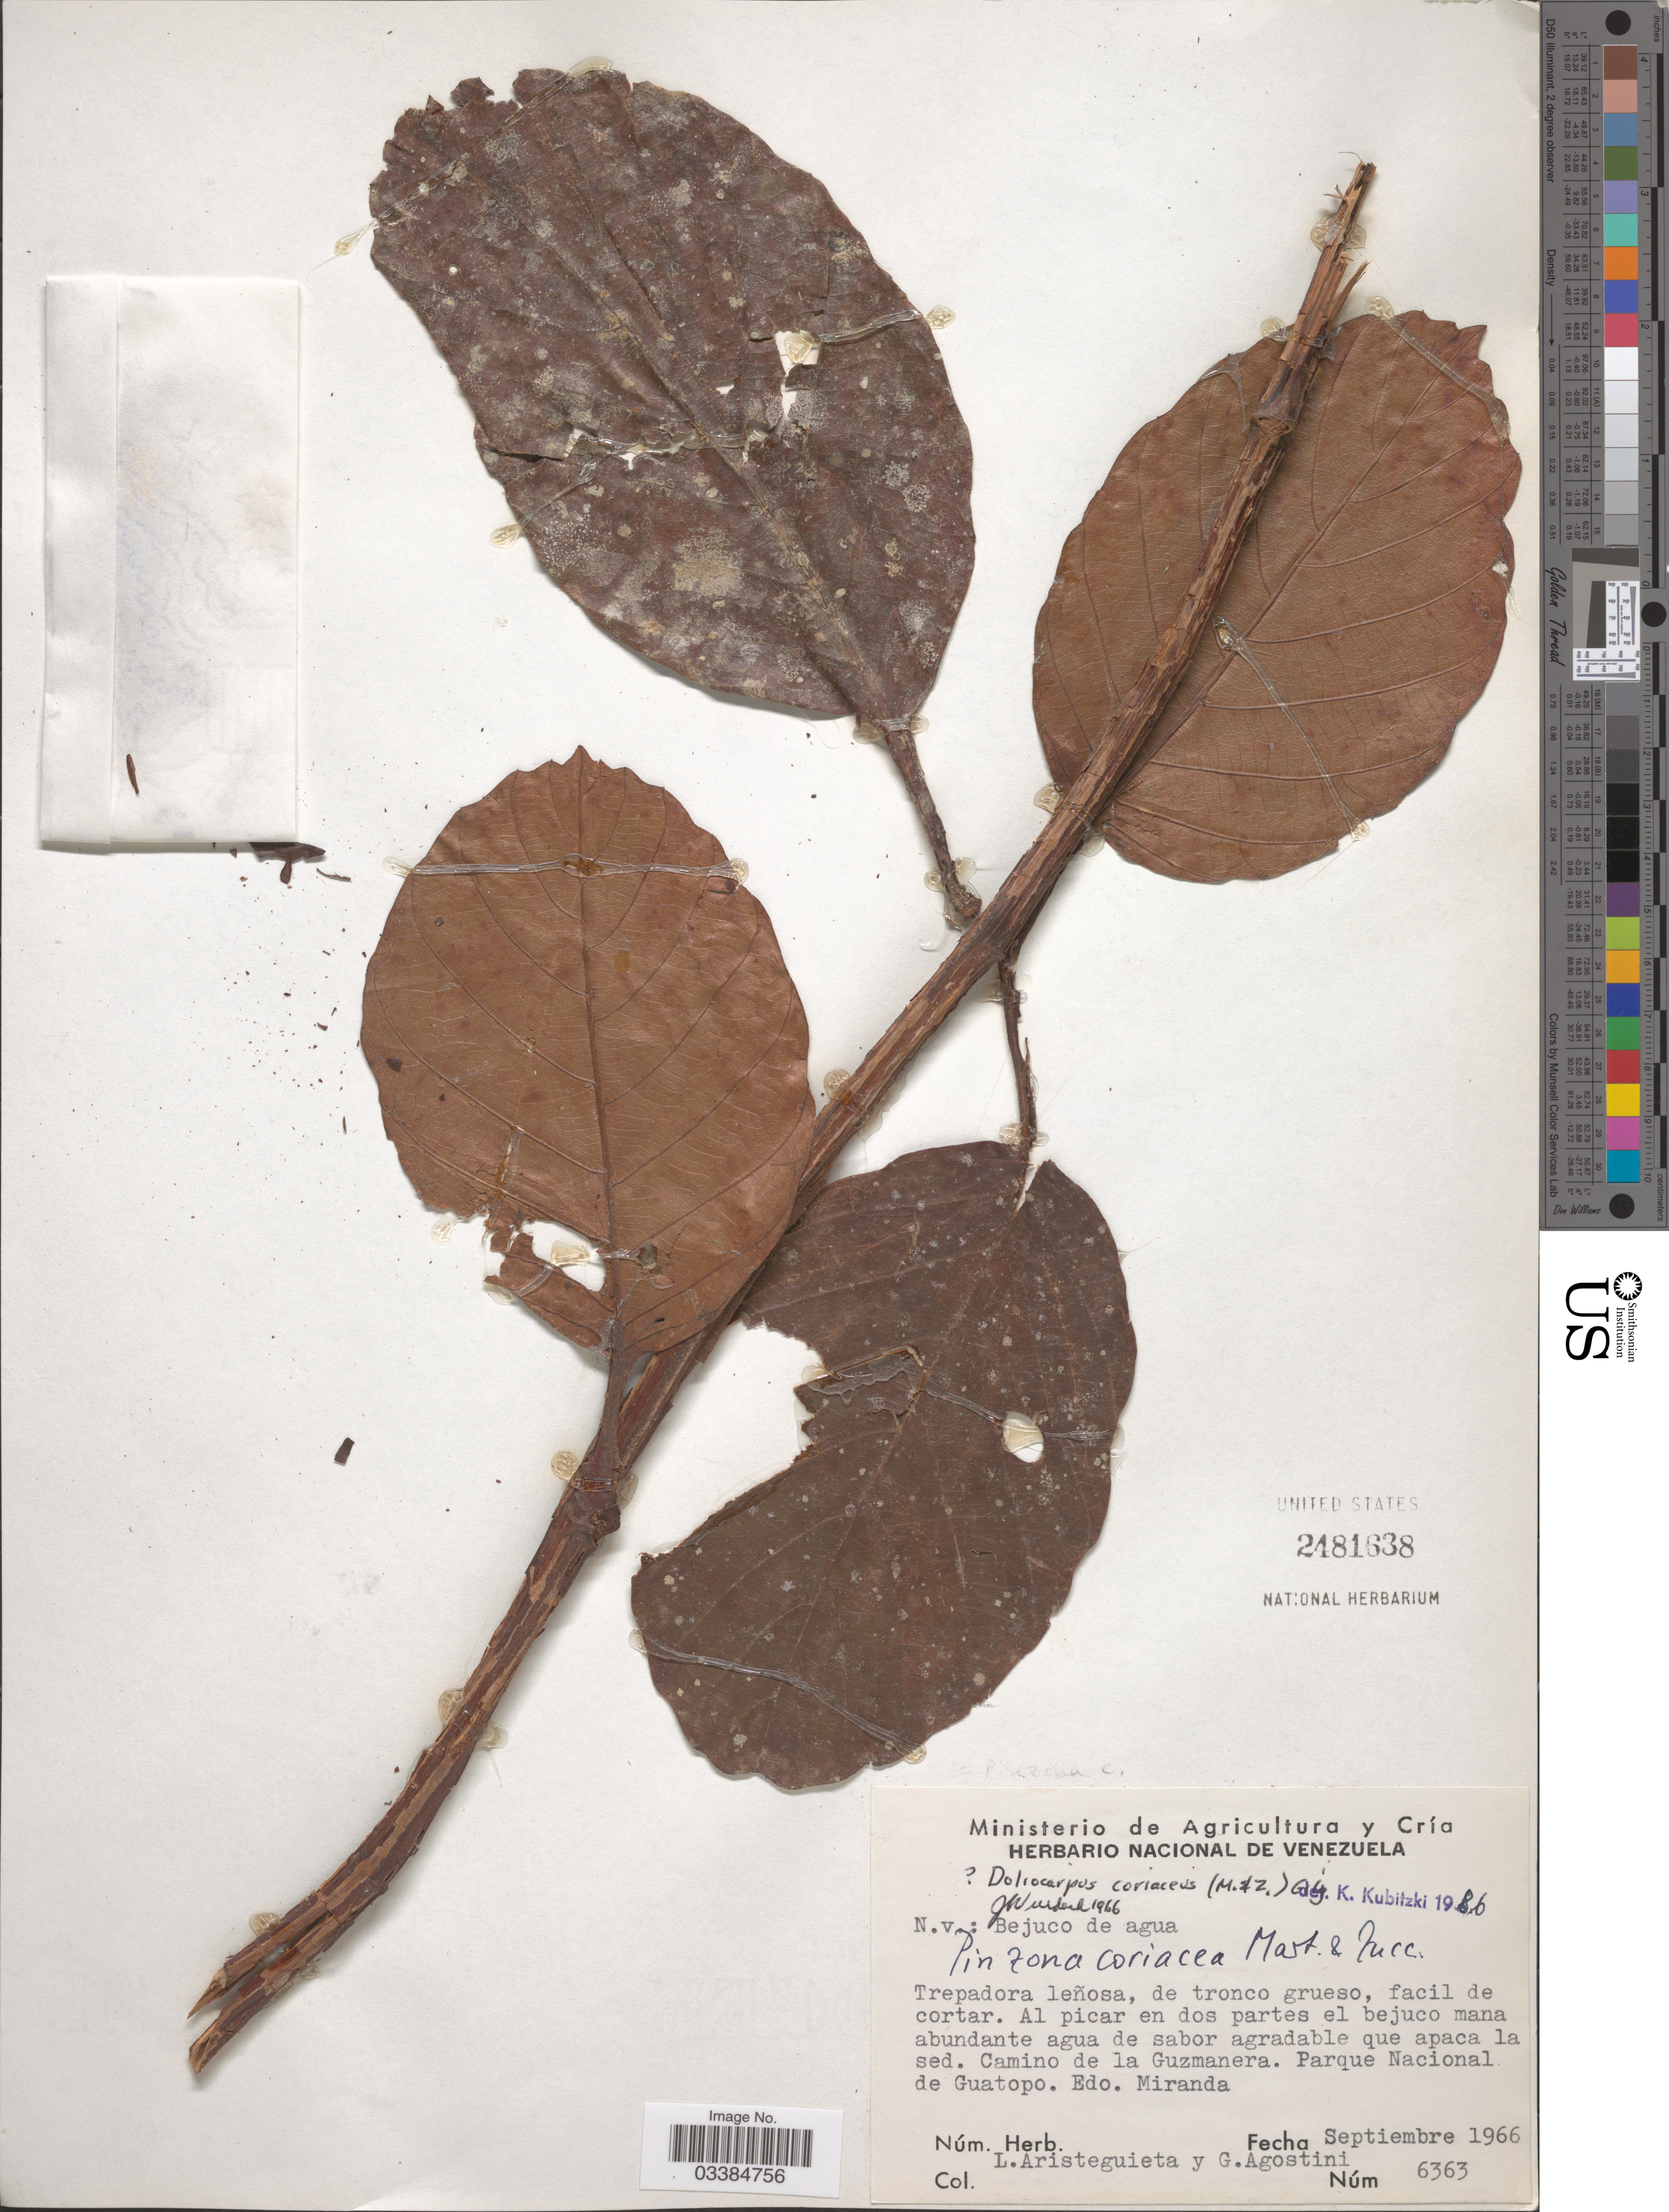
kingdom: Plantae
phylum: Tracheophyta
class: Magnoliopsida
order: Dilleniales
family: Dilleniaceae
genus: Pinzona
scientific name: Pinzona coriacea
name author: Mart. & Zucc.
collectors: L. Aristeguieta & G. Agostini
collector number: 6363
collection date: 1966-09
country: Venezuela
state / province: Miranda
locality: Camino de la Guzmanera. Parque Nacional de Guatopo.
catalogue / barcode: US 2481638